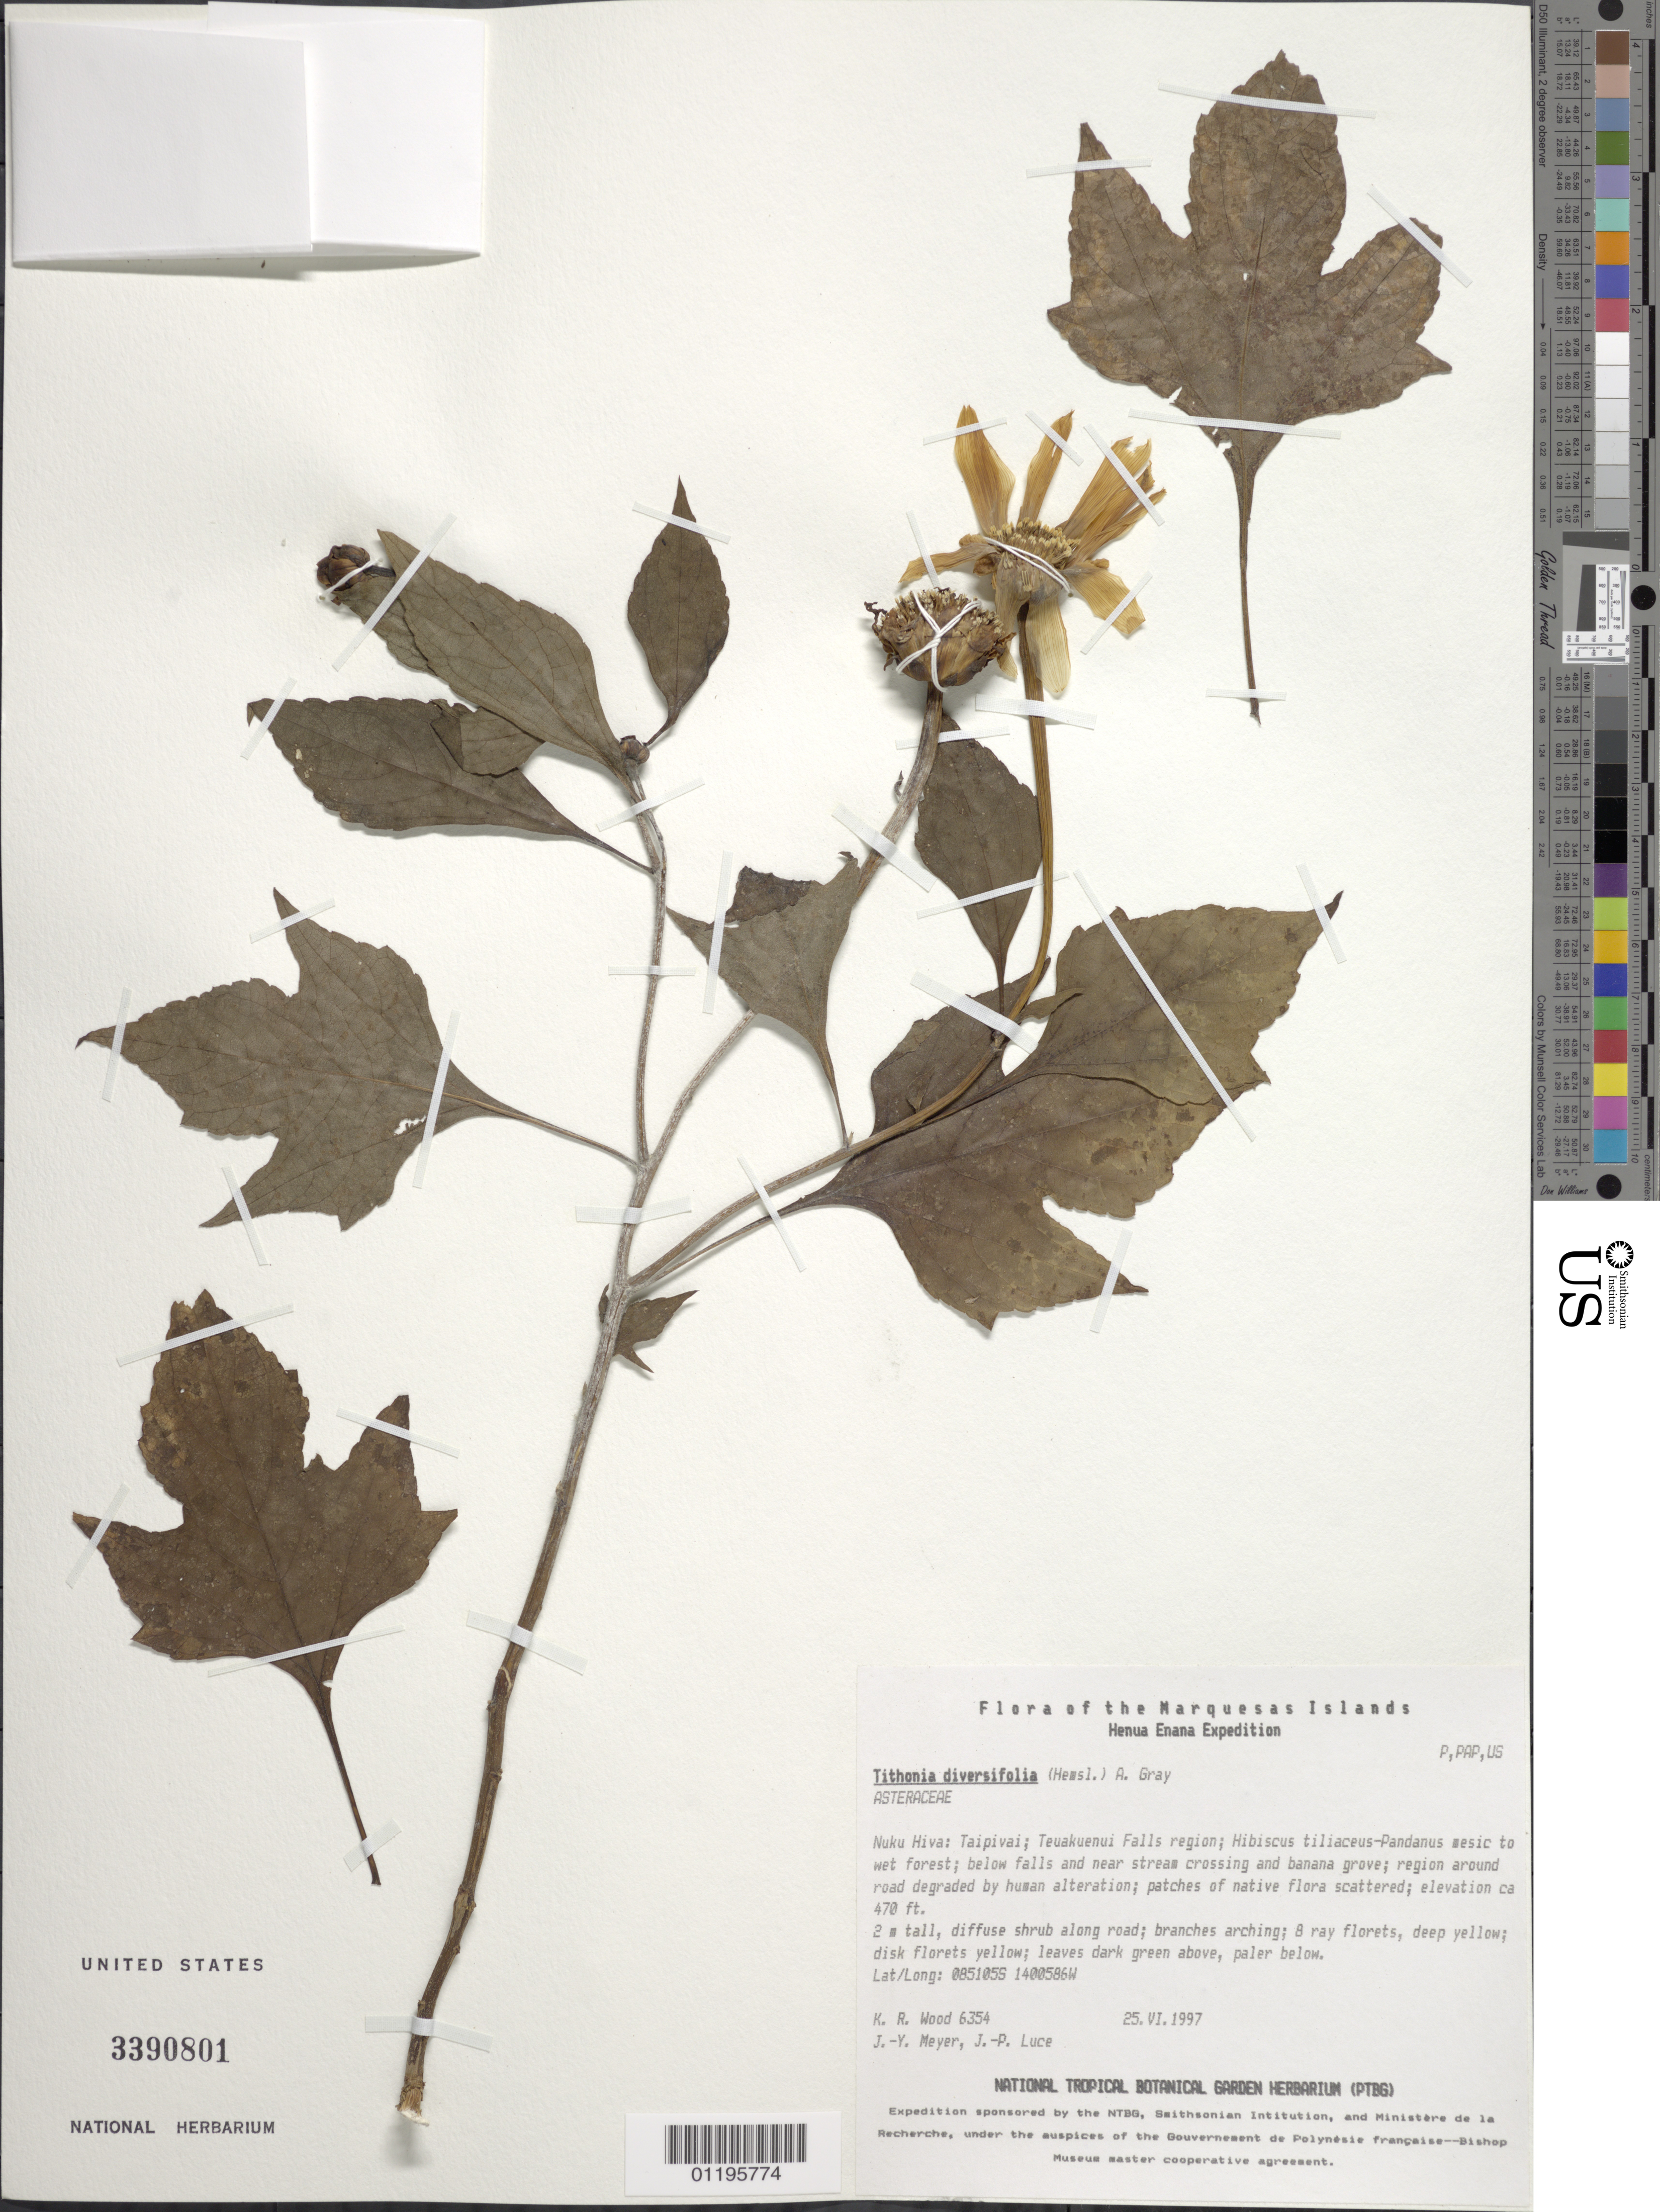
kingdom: Plantae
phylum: Tracheophyta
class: Magnoliopsida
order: Asterales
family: Asteraceae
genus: Tithonia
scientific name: Tithonia diversifolia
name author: (Hemsl.) A. Gray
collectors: K. R. Wood, J.-Y. Meyer & J. Luce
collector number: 6354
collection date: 1997-06-25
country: French Polynesia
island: Nuku Hiva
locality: Taipivai, Teuakueenui Falls region, below falls and near stream crossing and banana grove, region around road degraded by human alteration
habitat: Along road, Hibiscus tiliaceus-Pandanus mesic to wet forest, patches of native flora scattered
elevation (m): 143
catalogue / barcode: US 3390801